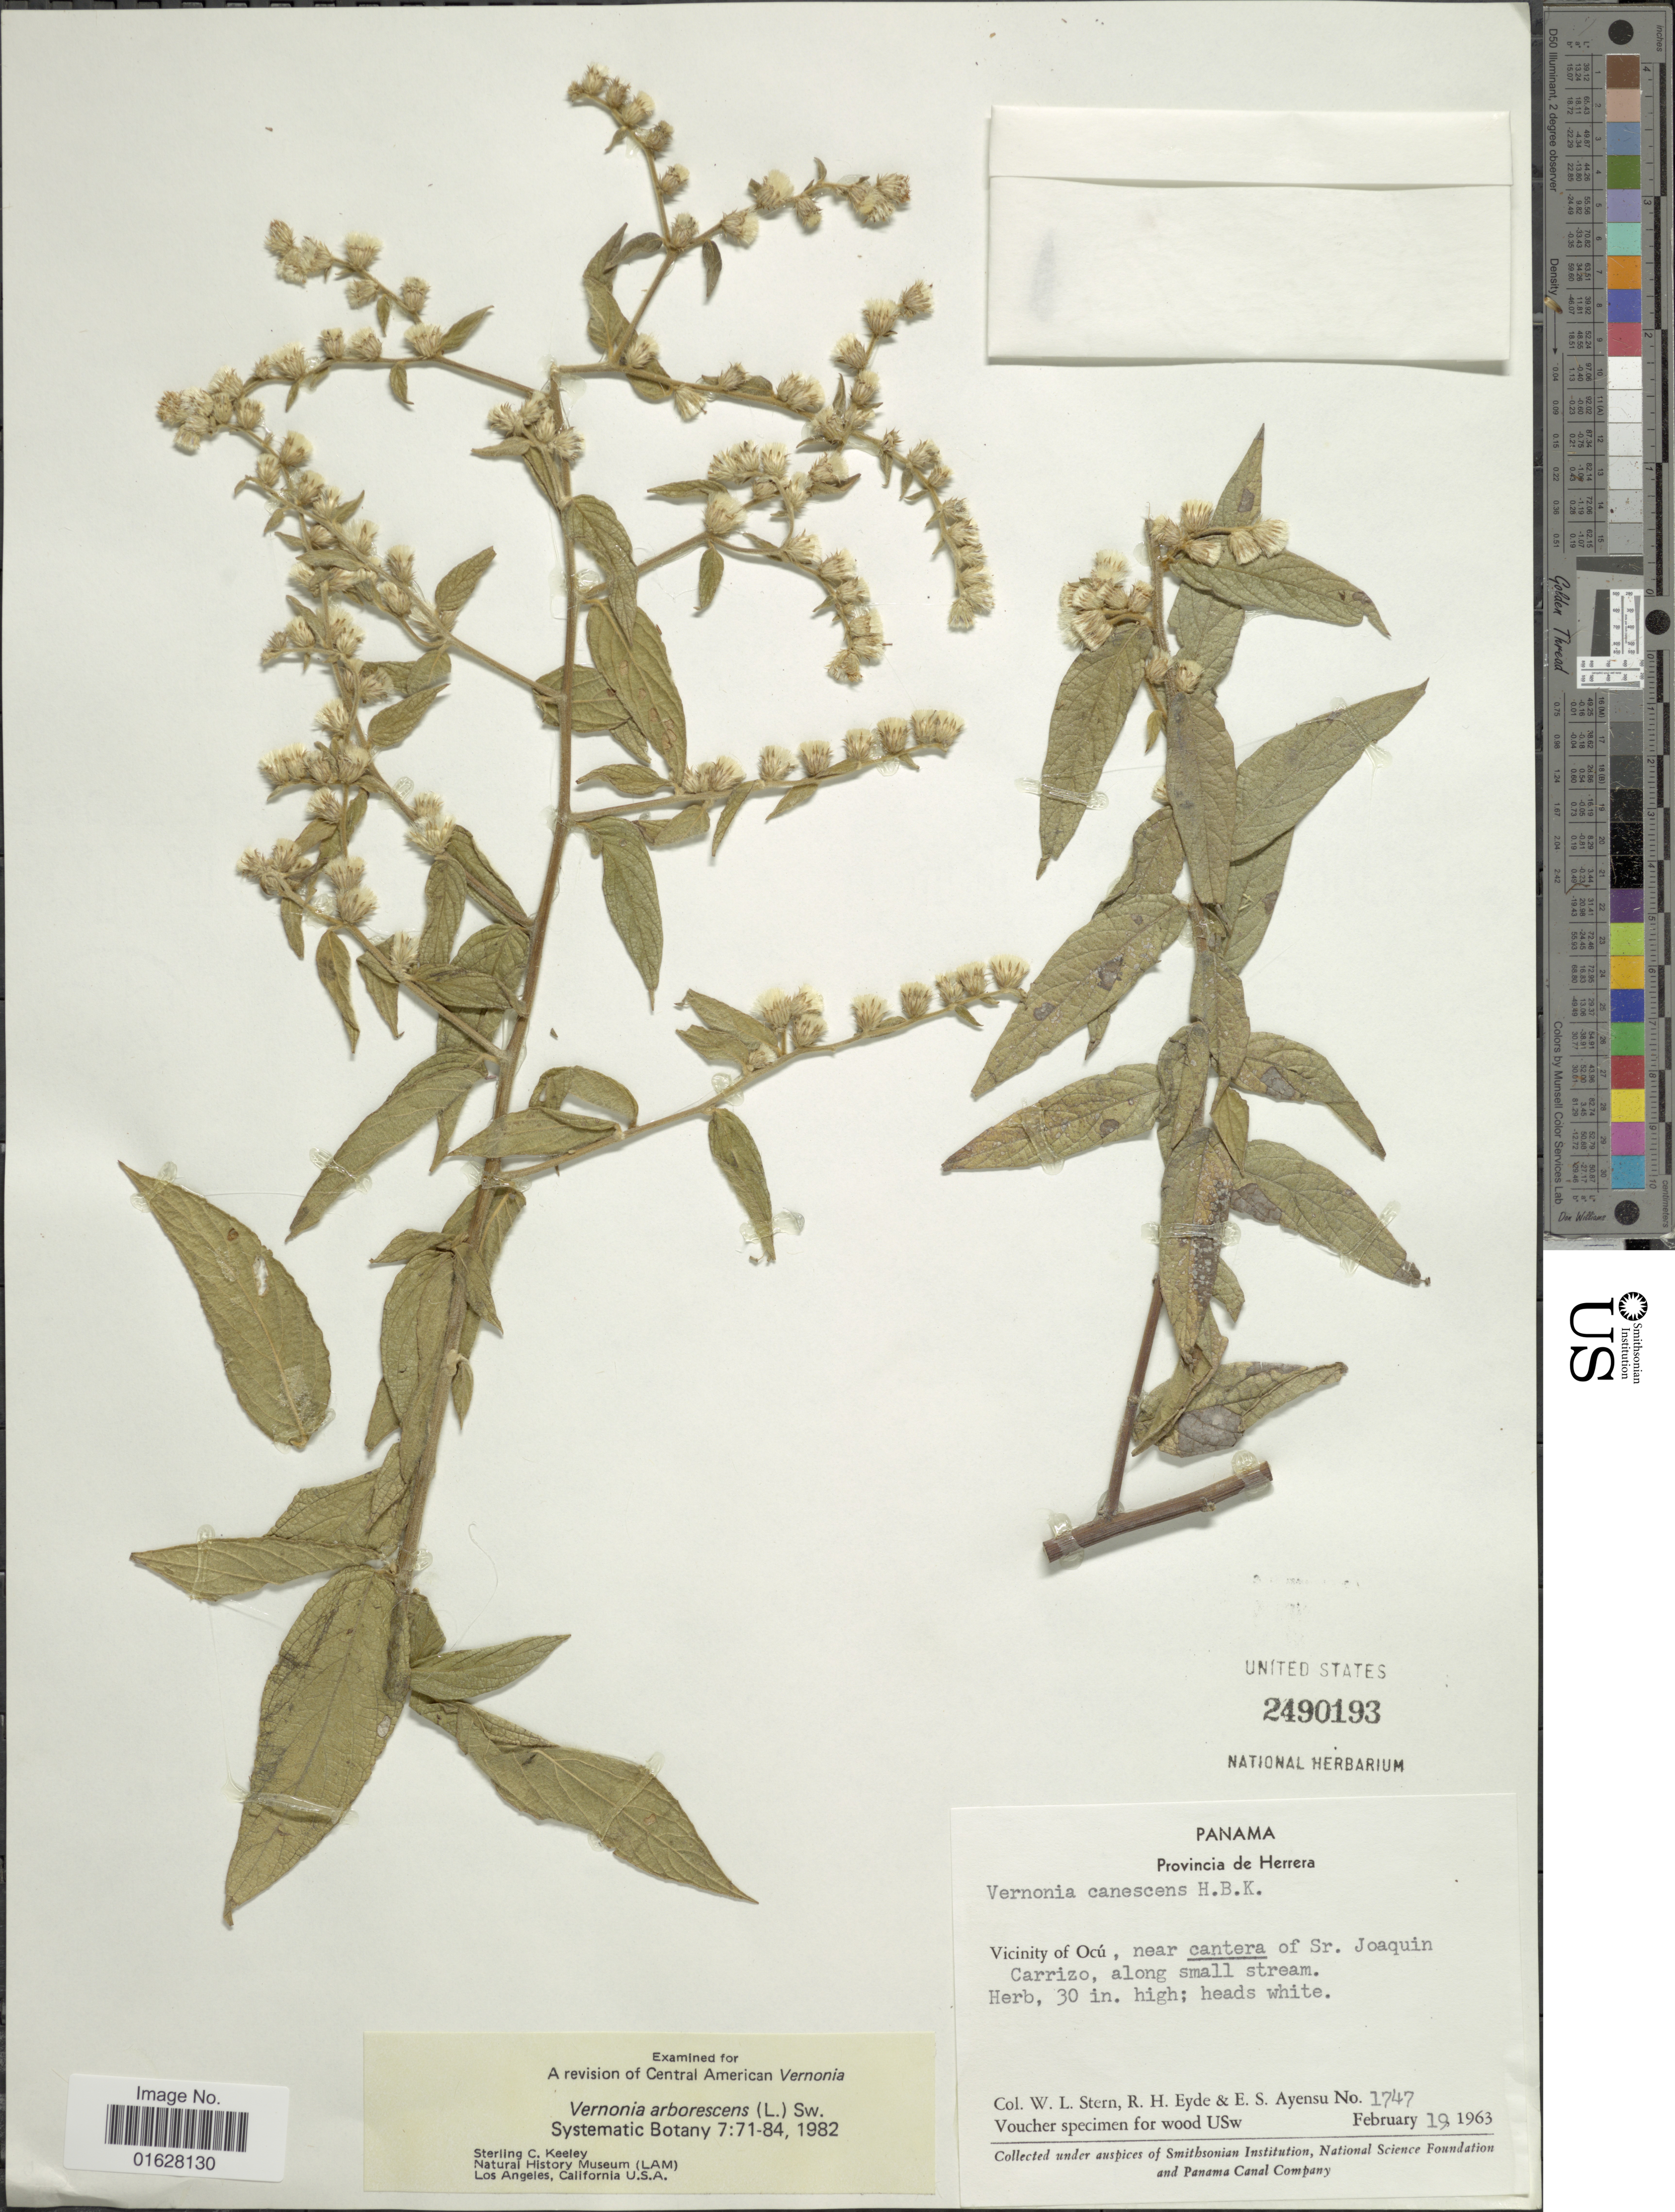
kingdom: Plantae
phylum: Tracheophyta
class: Magnoliopsida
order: Asterales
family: Asteraceae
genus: Lepidaploa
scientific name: Lepidaploa canescens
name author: (Kunth) H. Rob.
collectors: W. L. Stern, R. H. Eyde & E. S. Ayensu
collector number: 1747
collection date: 1963-02-19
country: Panama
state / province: Herrera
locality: Panama. Provincia de Herrera. Vicinity of Ocu, near cantera of Sr. Joaquin Carrizo, along small stream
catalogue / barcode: US 2490193